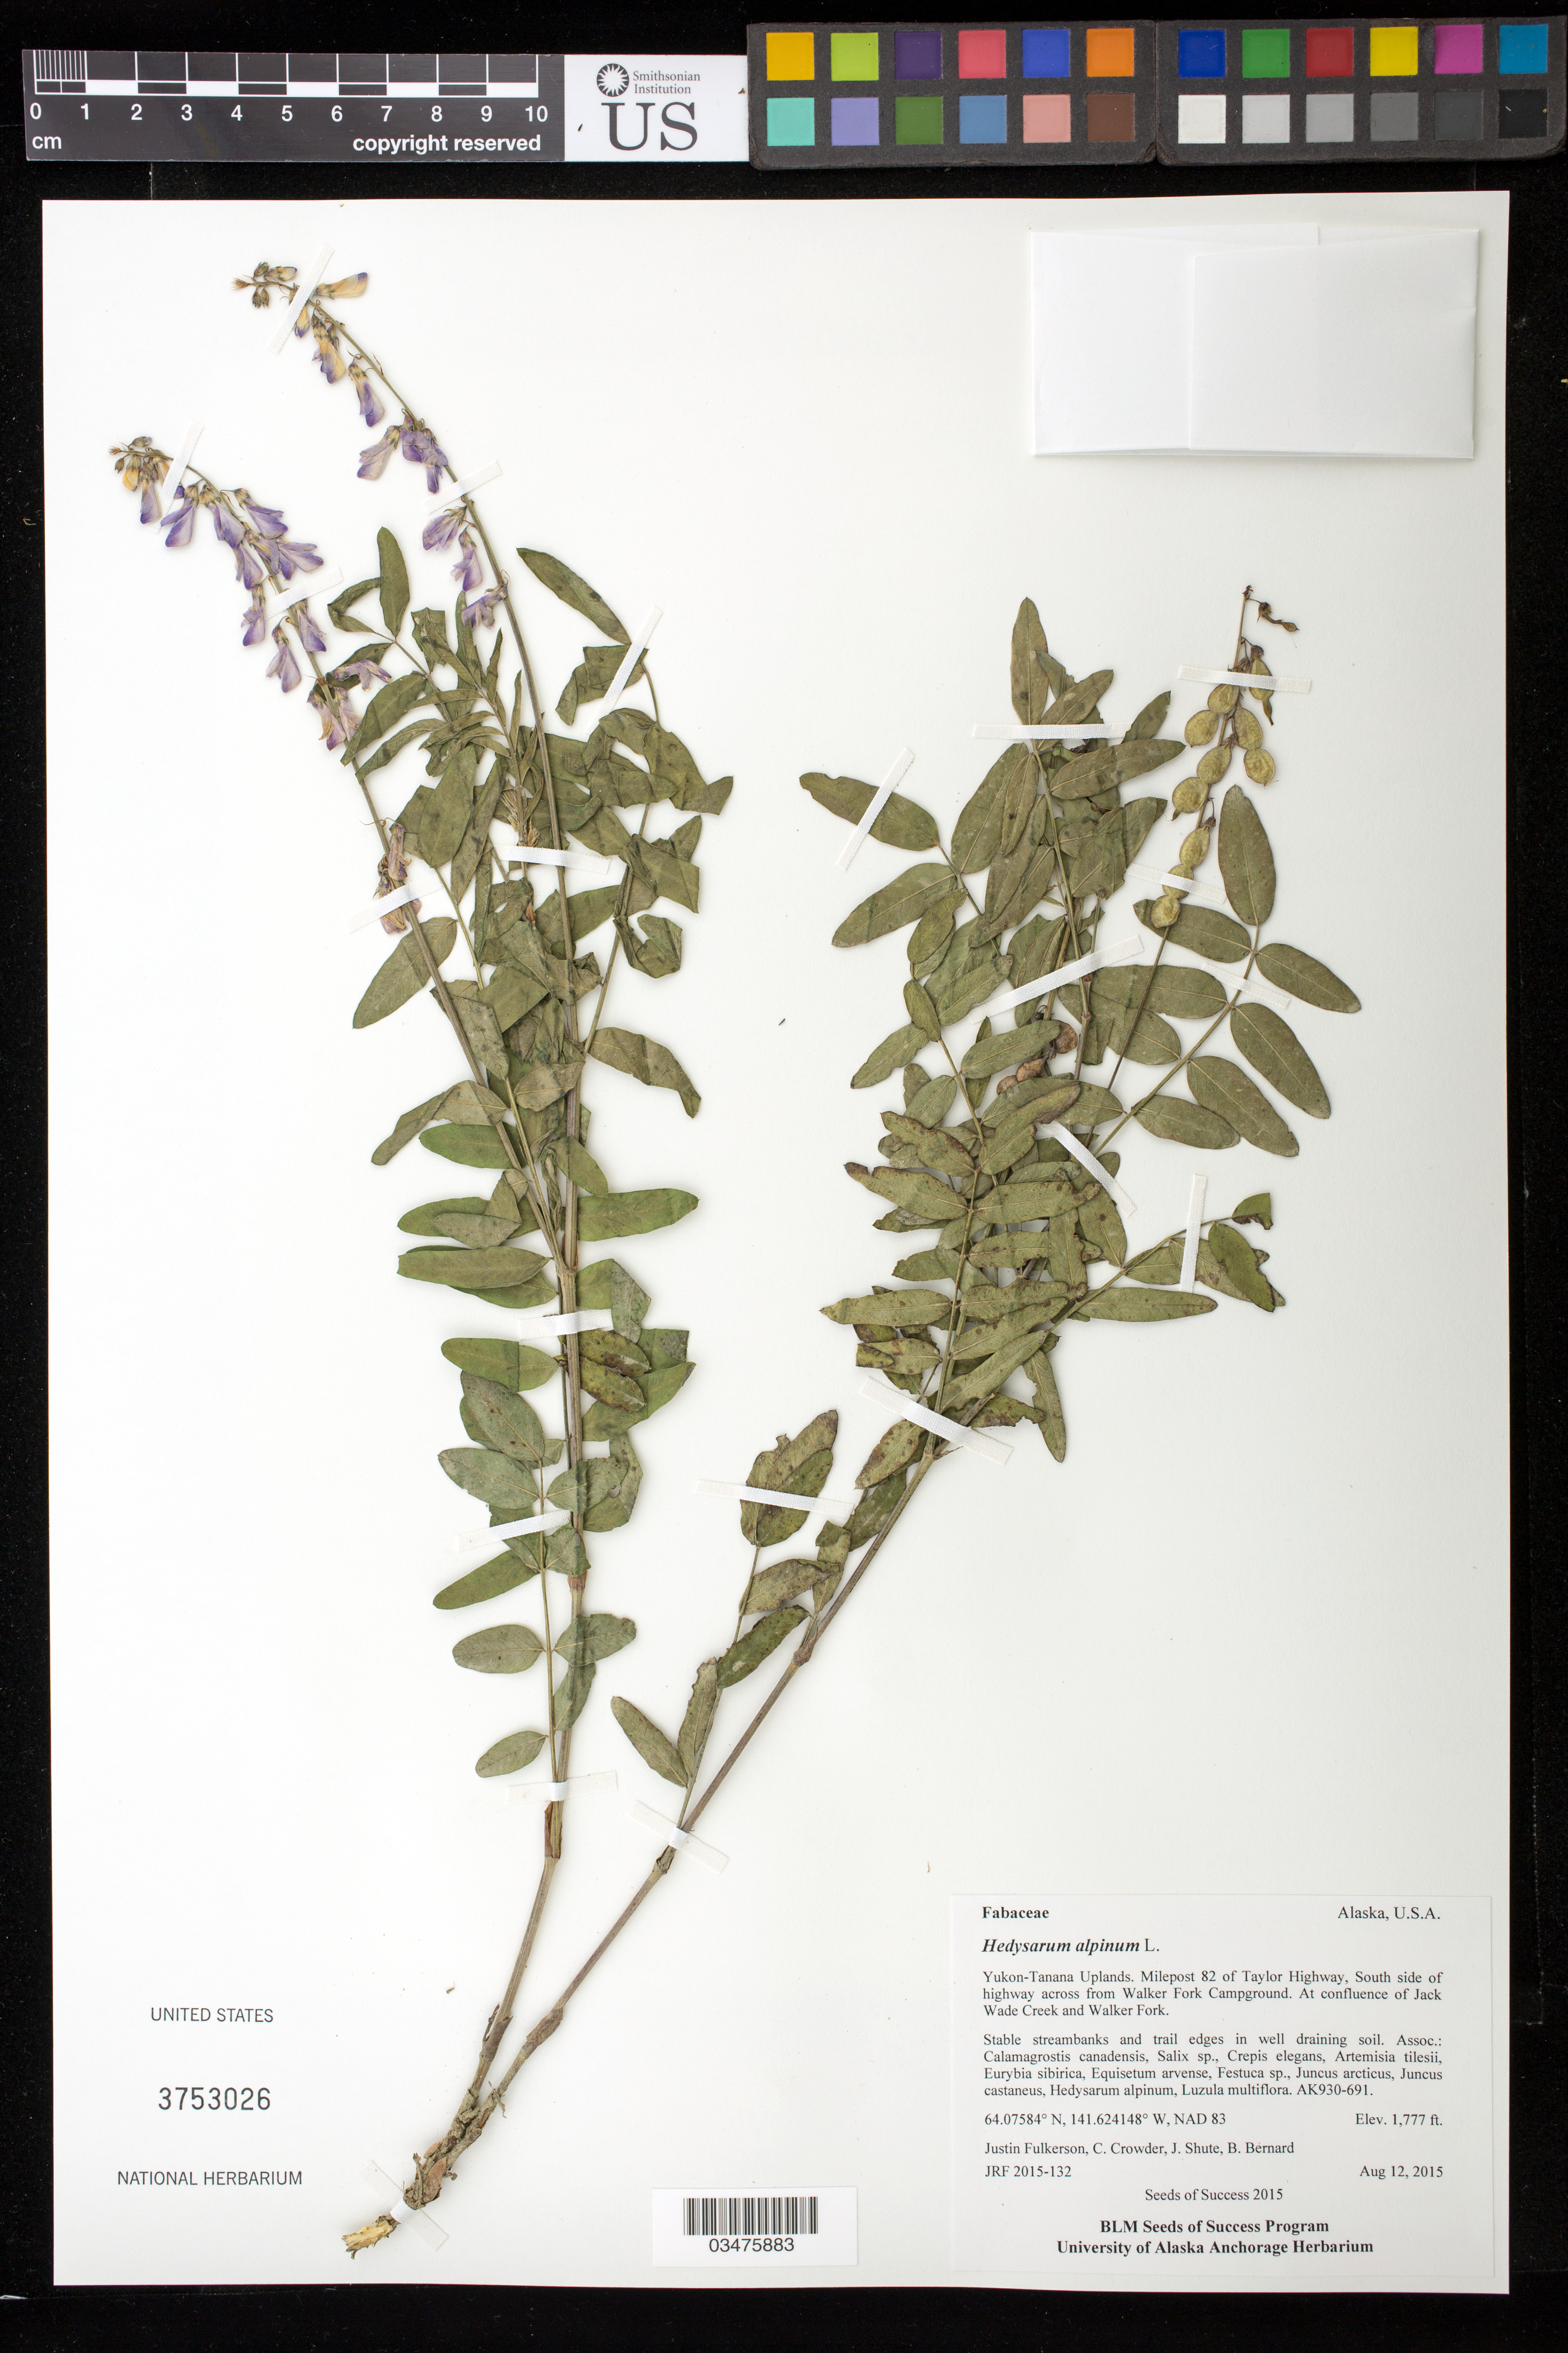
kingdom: Plantae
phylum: Tracheophyta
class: Magnoliopsida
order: Fabales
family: Fabaceae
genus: Hedysarum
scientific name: Hedysarum alpinum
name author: L.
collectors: J. Fulkerson, C. Crowder, J. Shute & B. Bernard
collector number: AK930-691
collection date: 2015-08-12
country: United States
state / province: Alaska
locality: Yukon-Tanana Uplands, Milepost 82 of the Taylor Hwy across from Walker Fork Campground.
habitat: Stable streambanks and trail edges in well draining soil.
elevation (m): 542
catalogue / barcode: US 3753026